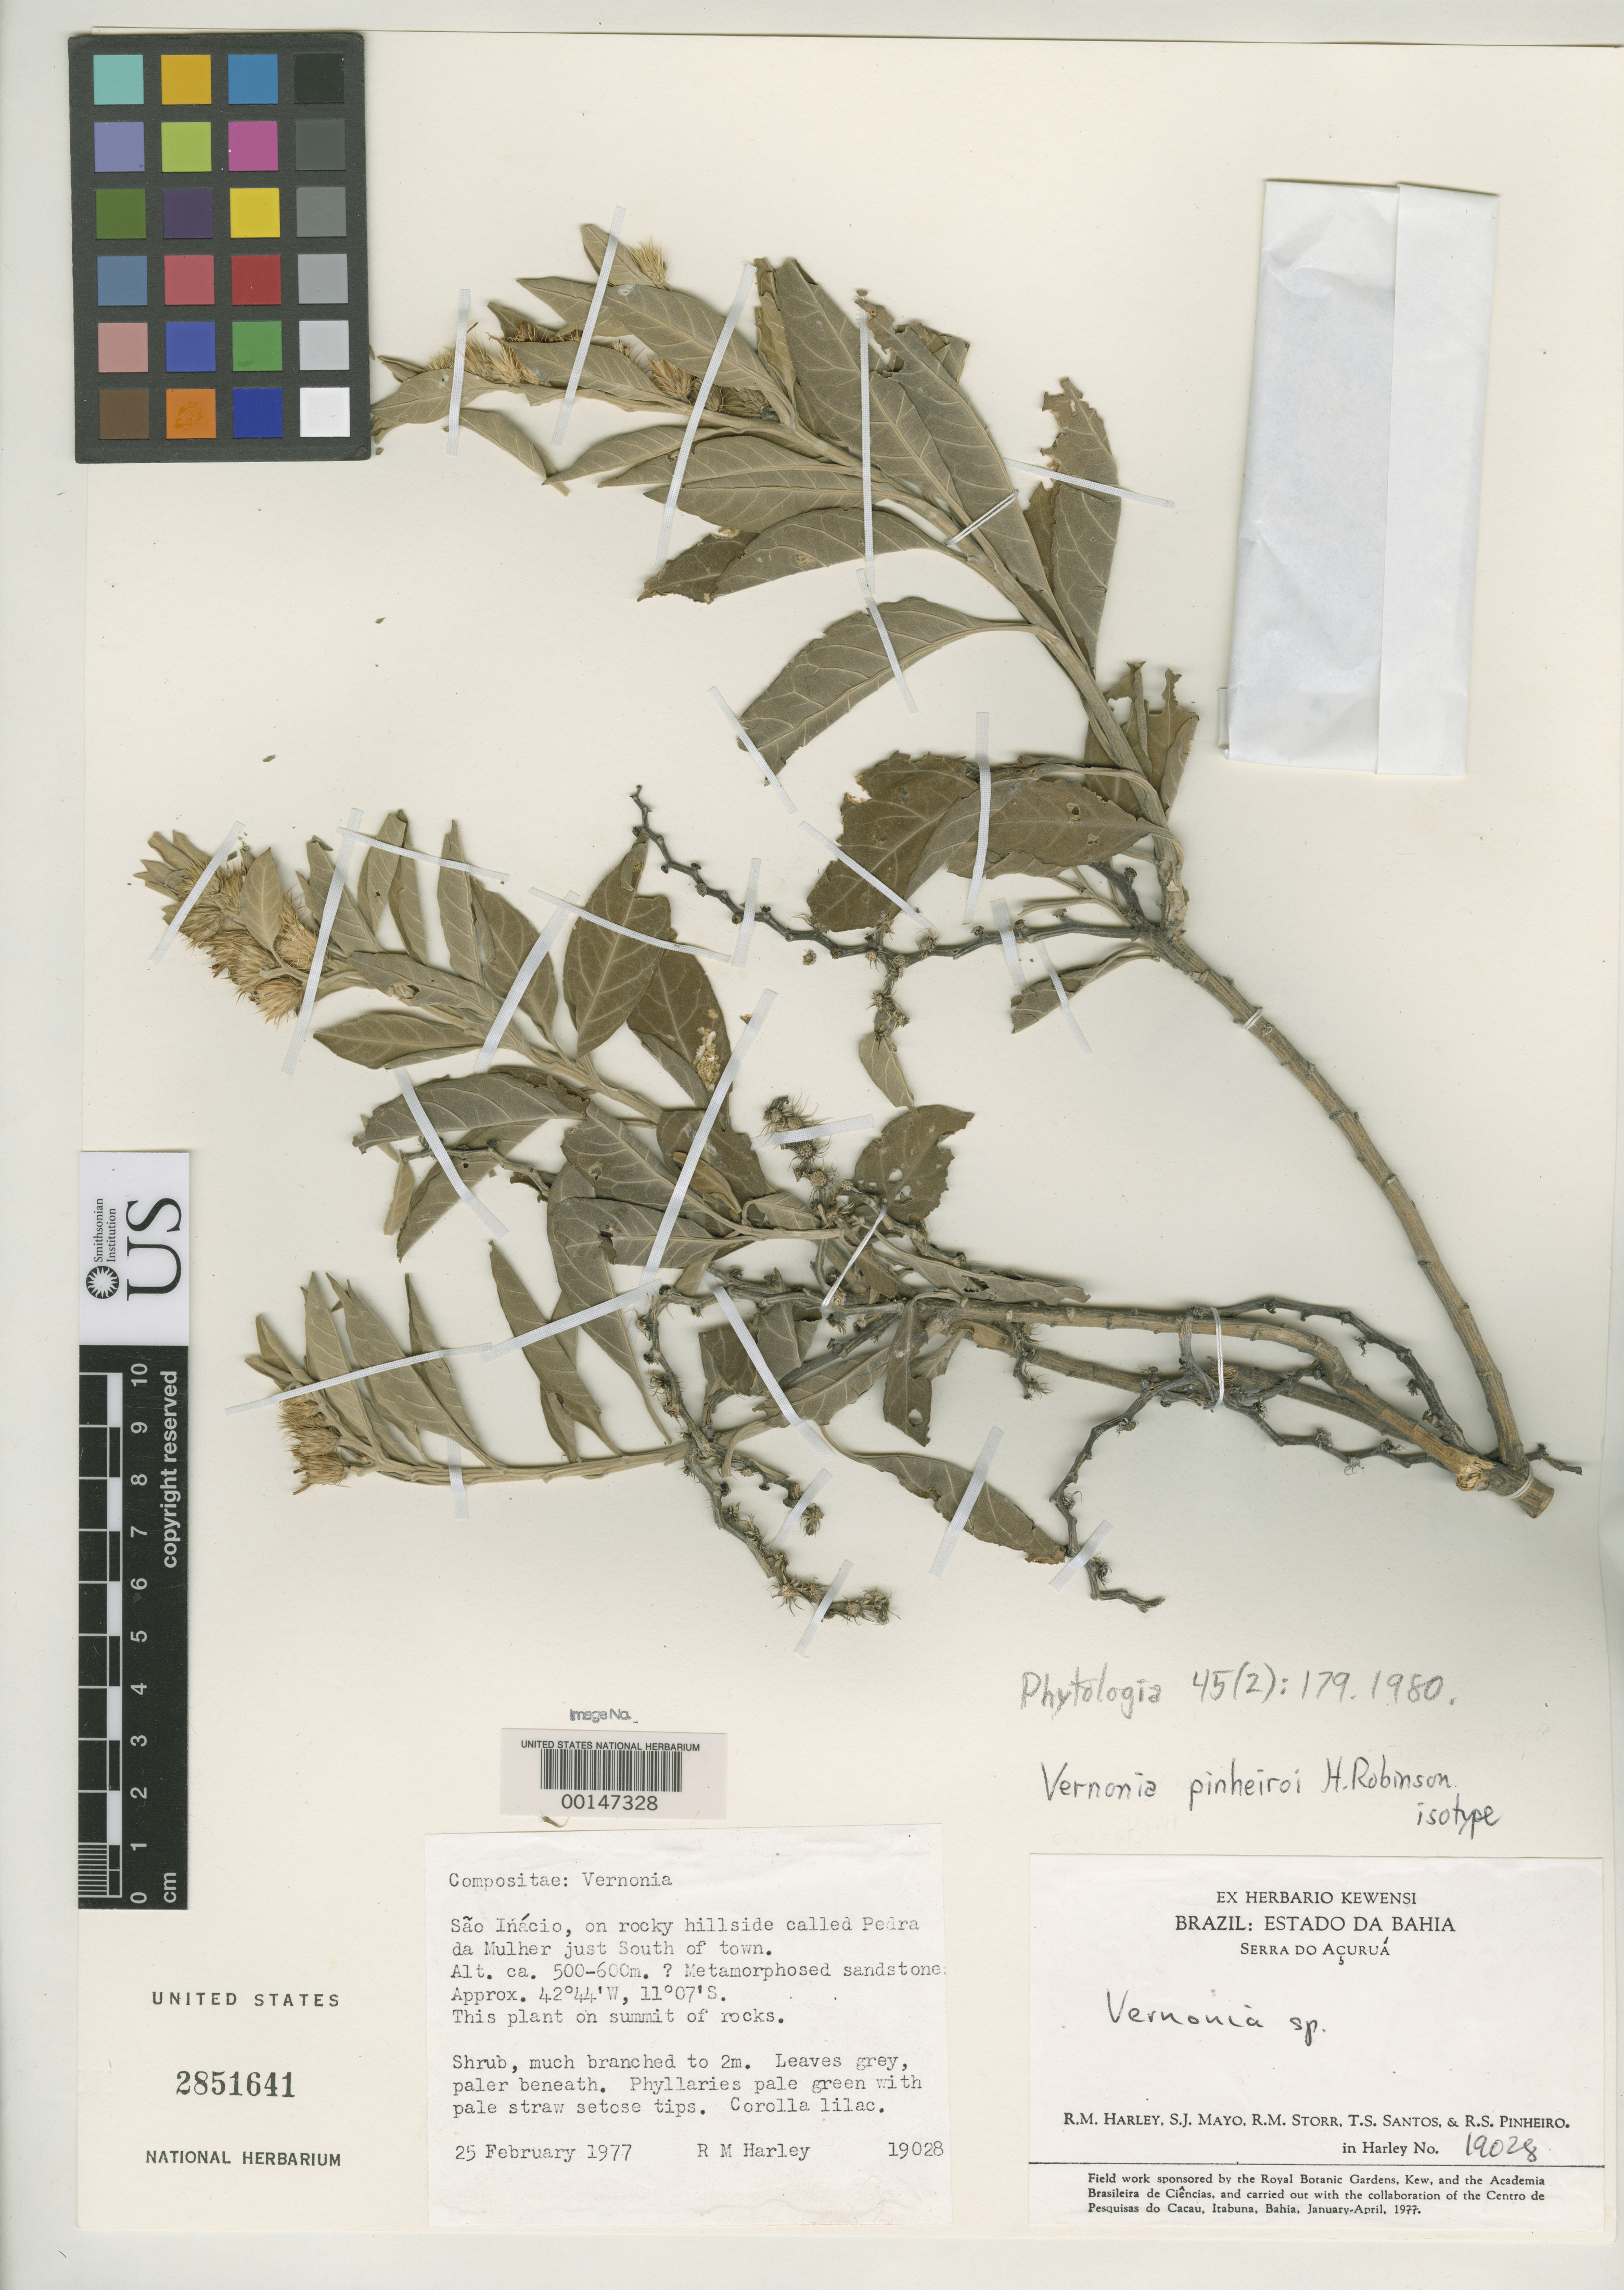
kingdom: Plantae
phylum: Tracheophyta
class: Magnoliopsida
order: Asterales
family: Asteraceae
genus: Vernonia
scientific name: Vernonia pinheiroi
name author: H. Rob.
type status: Isotype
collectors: R. M. Harley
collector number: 19028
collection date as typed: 25 Feb 1977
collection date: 1977-02-25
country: Brazil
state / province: Bahia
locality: S of Sao Inacio, Pedra da Muhler.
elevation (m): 500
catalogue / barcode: US 2851641